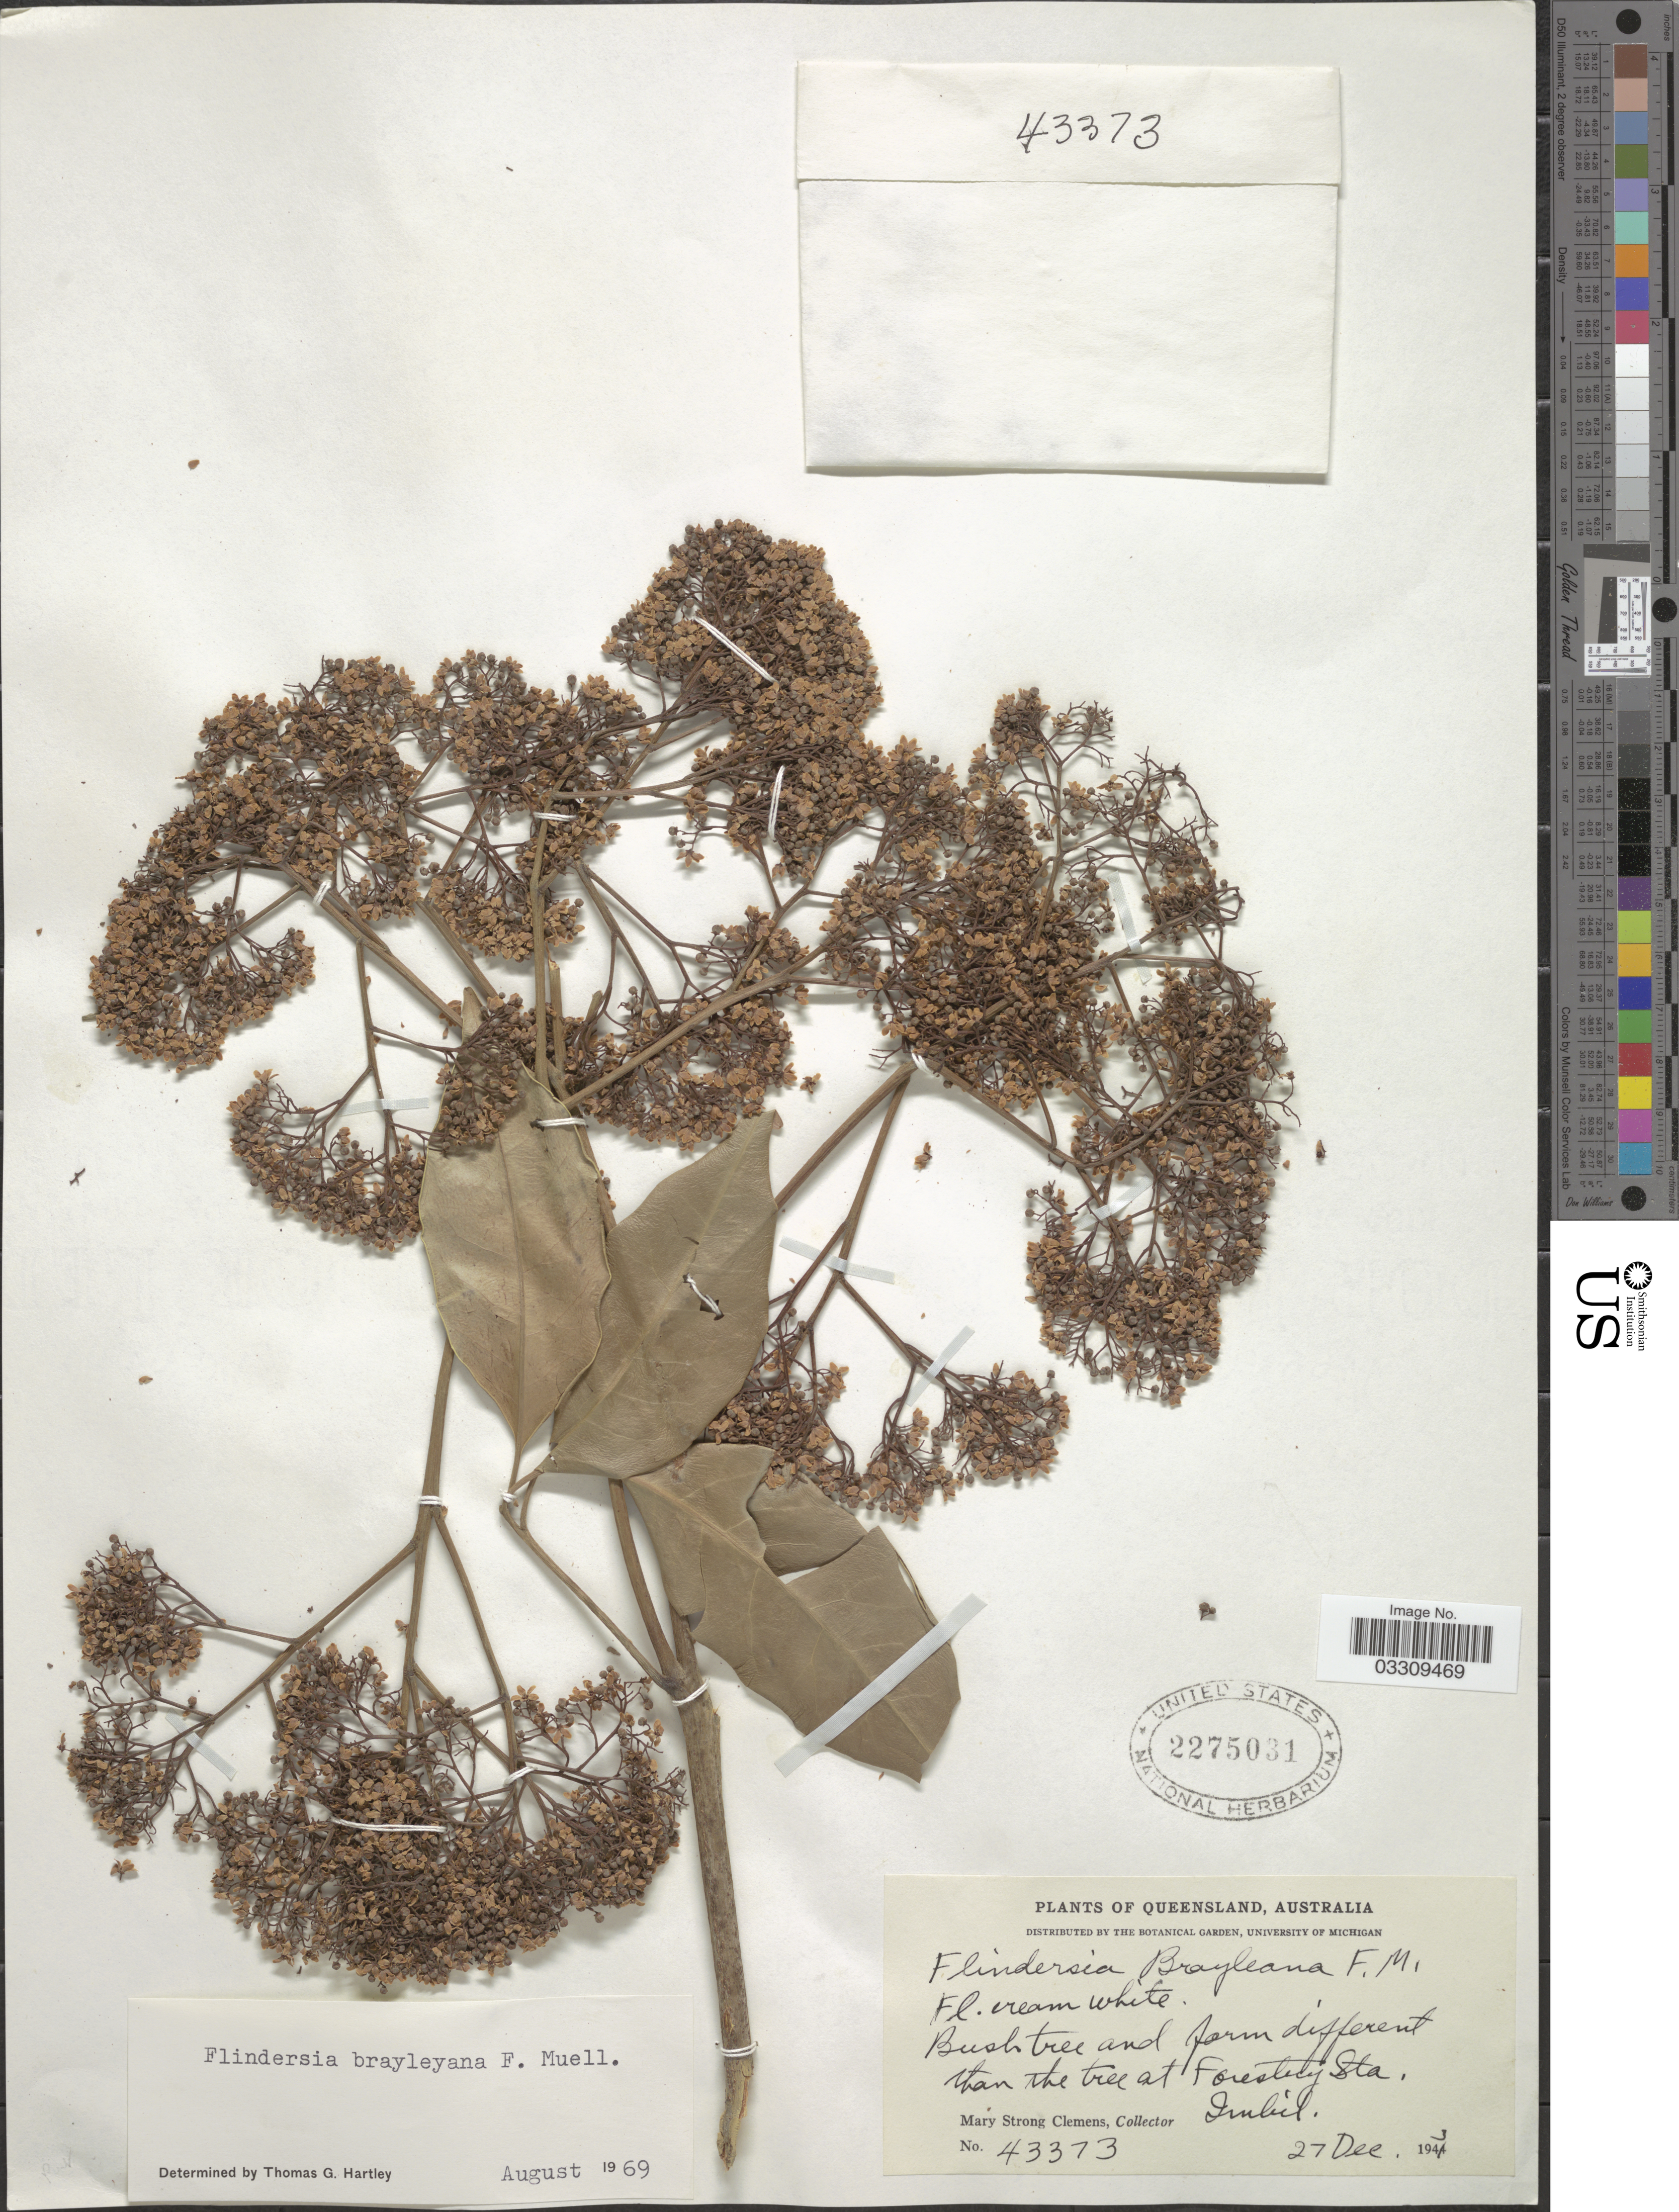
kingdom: Plantae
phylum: Tracheophyta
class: Magnoliopsida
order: Sapindales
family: Rutaceae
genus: Flindersia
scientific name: Flindersia brayleyana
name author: F. Muell.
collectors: M. S. Clemens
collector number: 43373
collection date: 1943-12-27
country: Australia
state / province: Queensland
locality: Forestry Sta. Imbil.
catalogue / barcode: US 2275031